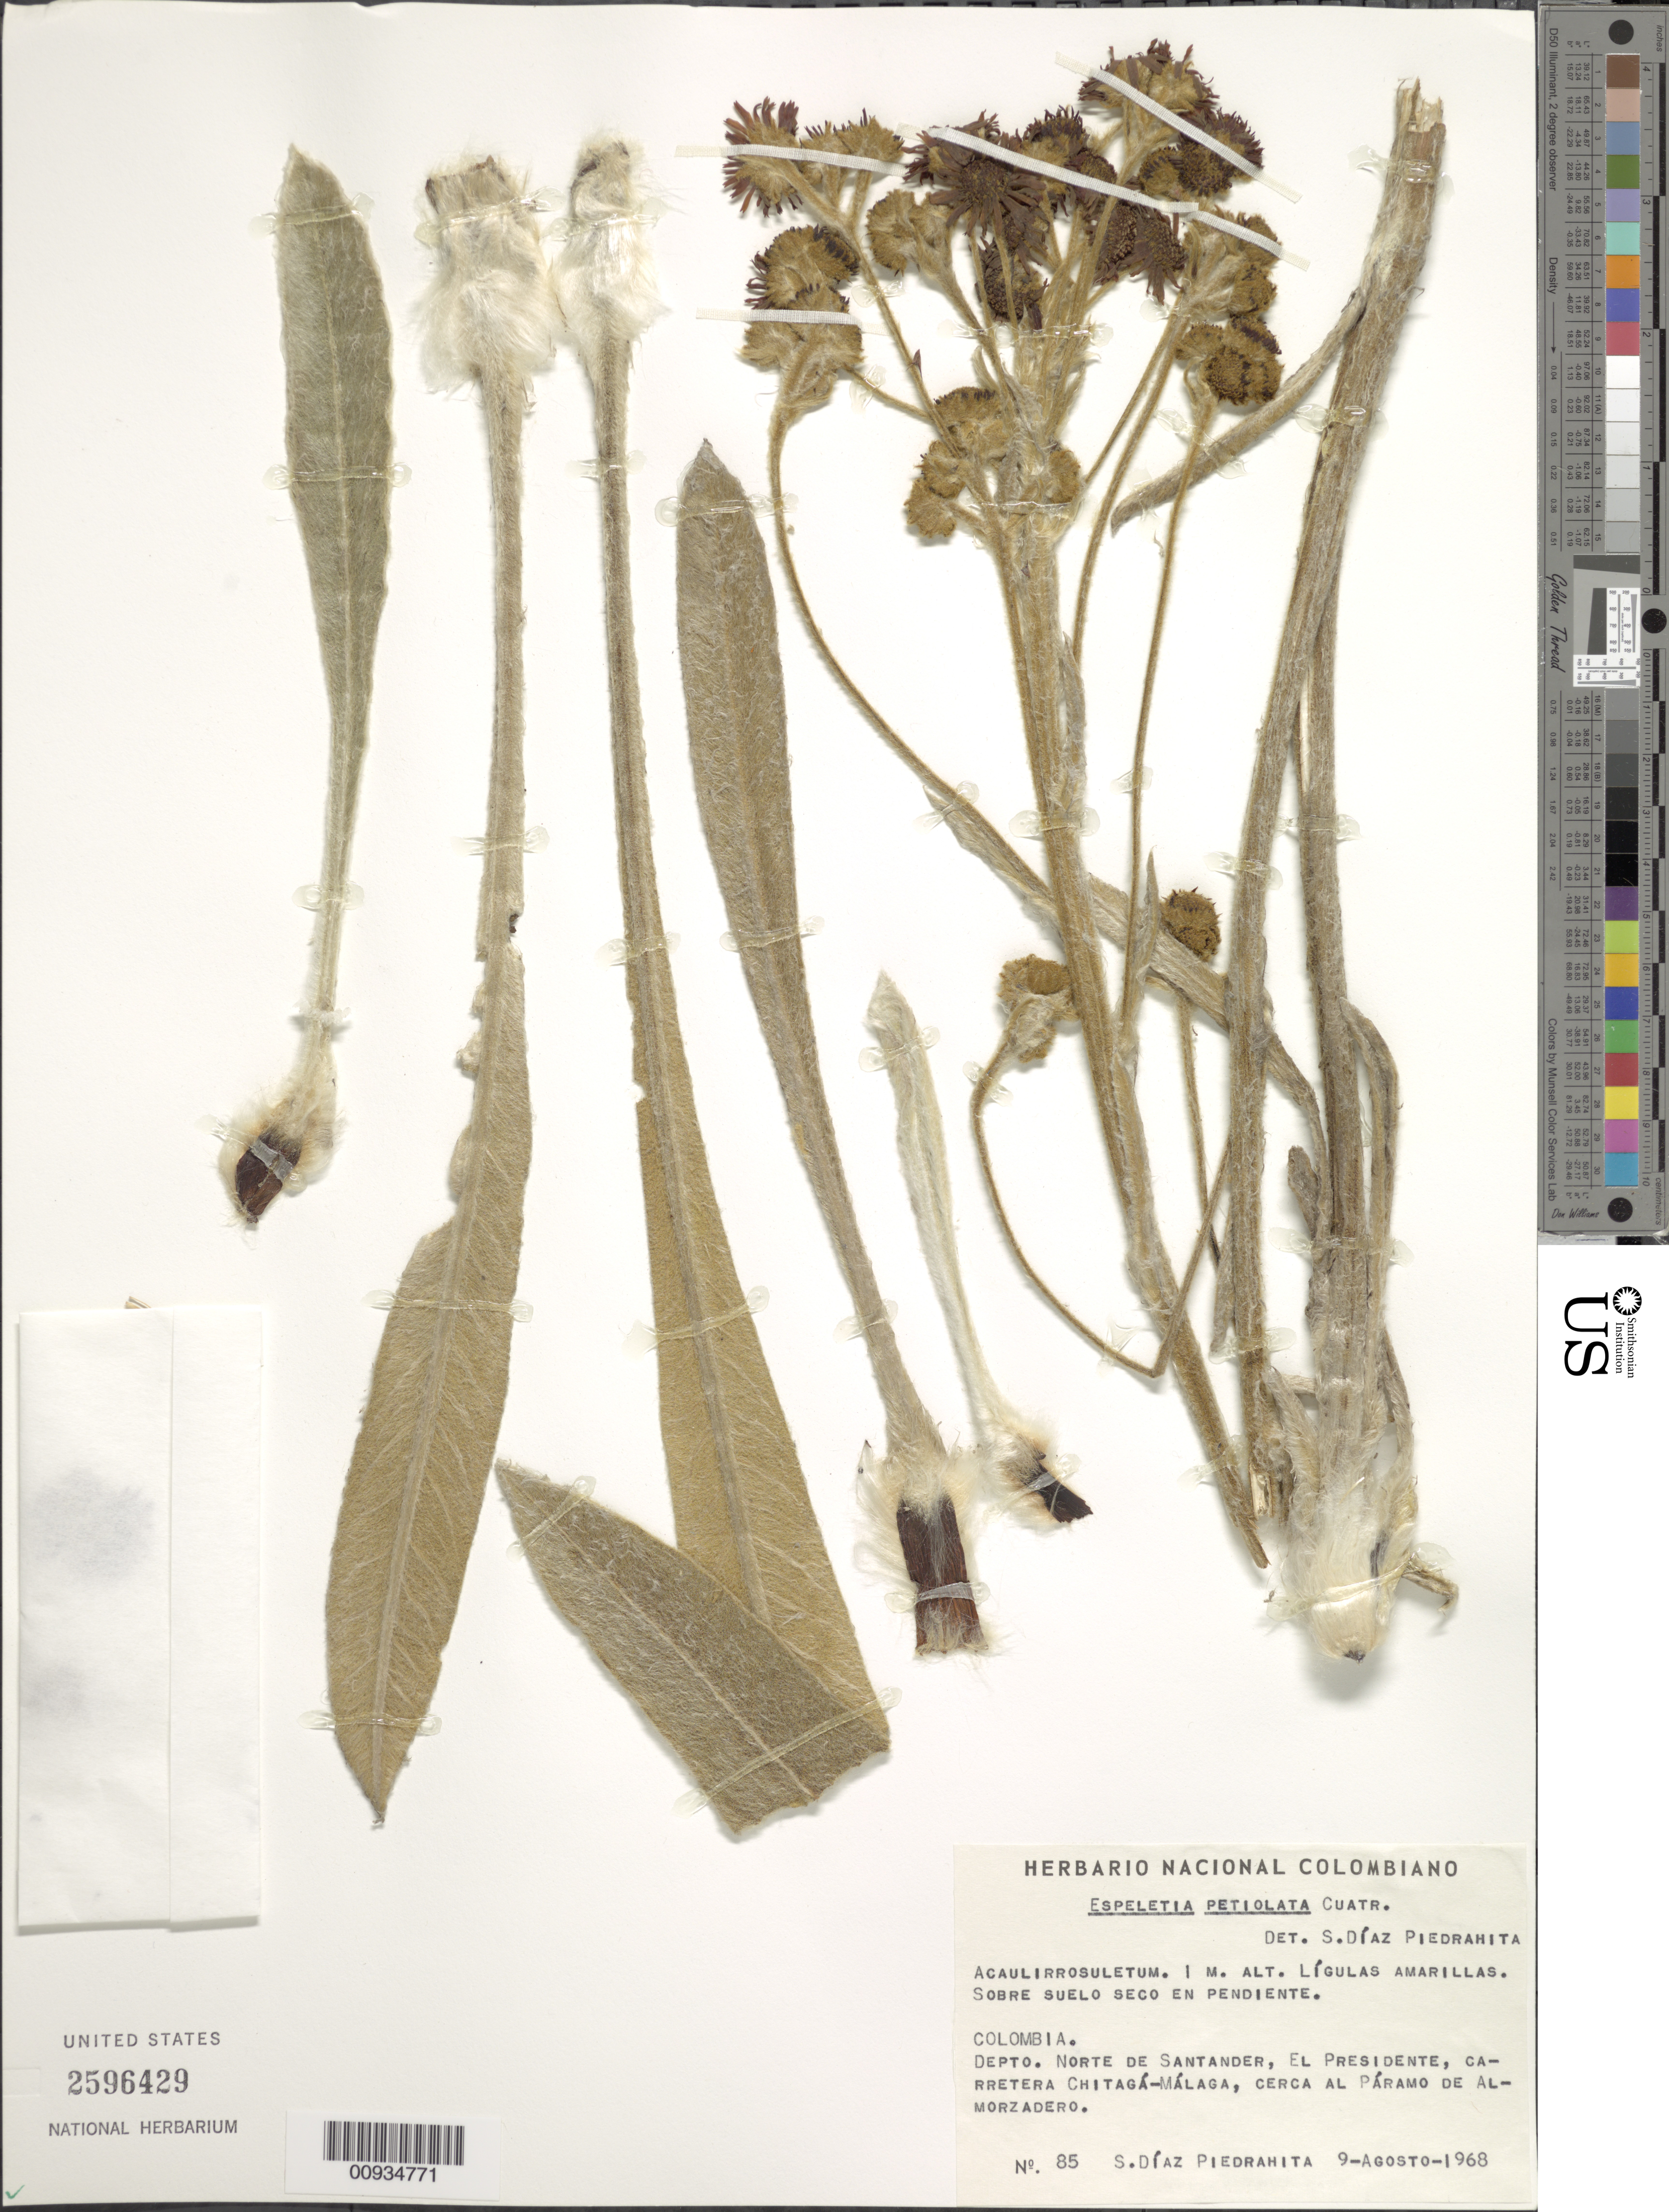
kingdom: Plantae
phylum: Tracheophyta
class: Magnoliopsida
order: Asterales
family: Asteraceae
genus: Espeletiopsis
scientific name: Espeletiopsis petiolata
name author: (Cuatrec.) Cuatrec.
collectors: S. Díaz Píedrahíta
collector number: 85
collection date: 1968-08-09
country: Colombia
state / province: Norte de Santander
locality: El Presidente, Carretera Chitaga-Malaga, cerca al Paramo de Almorzadero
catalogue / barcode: US 2596429